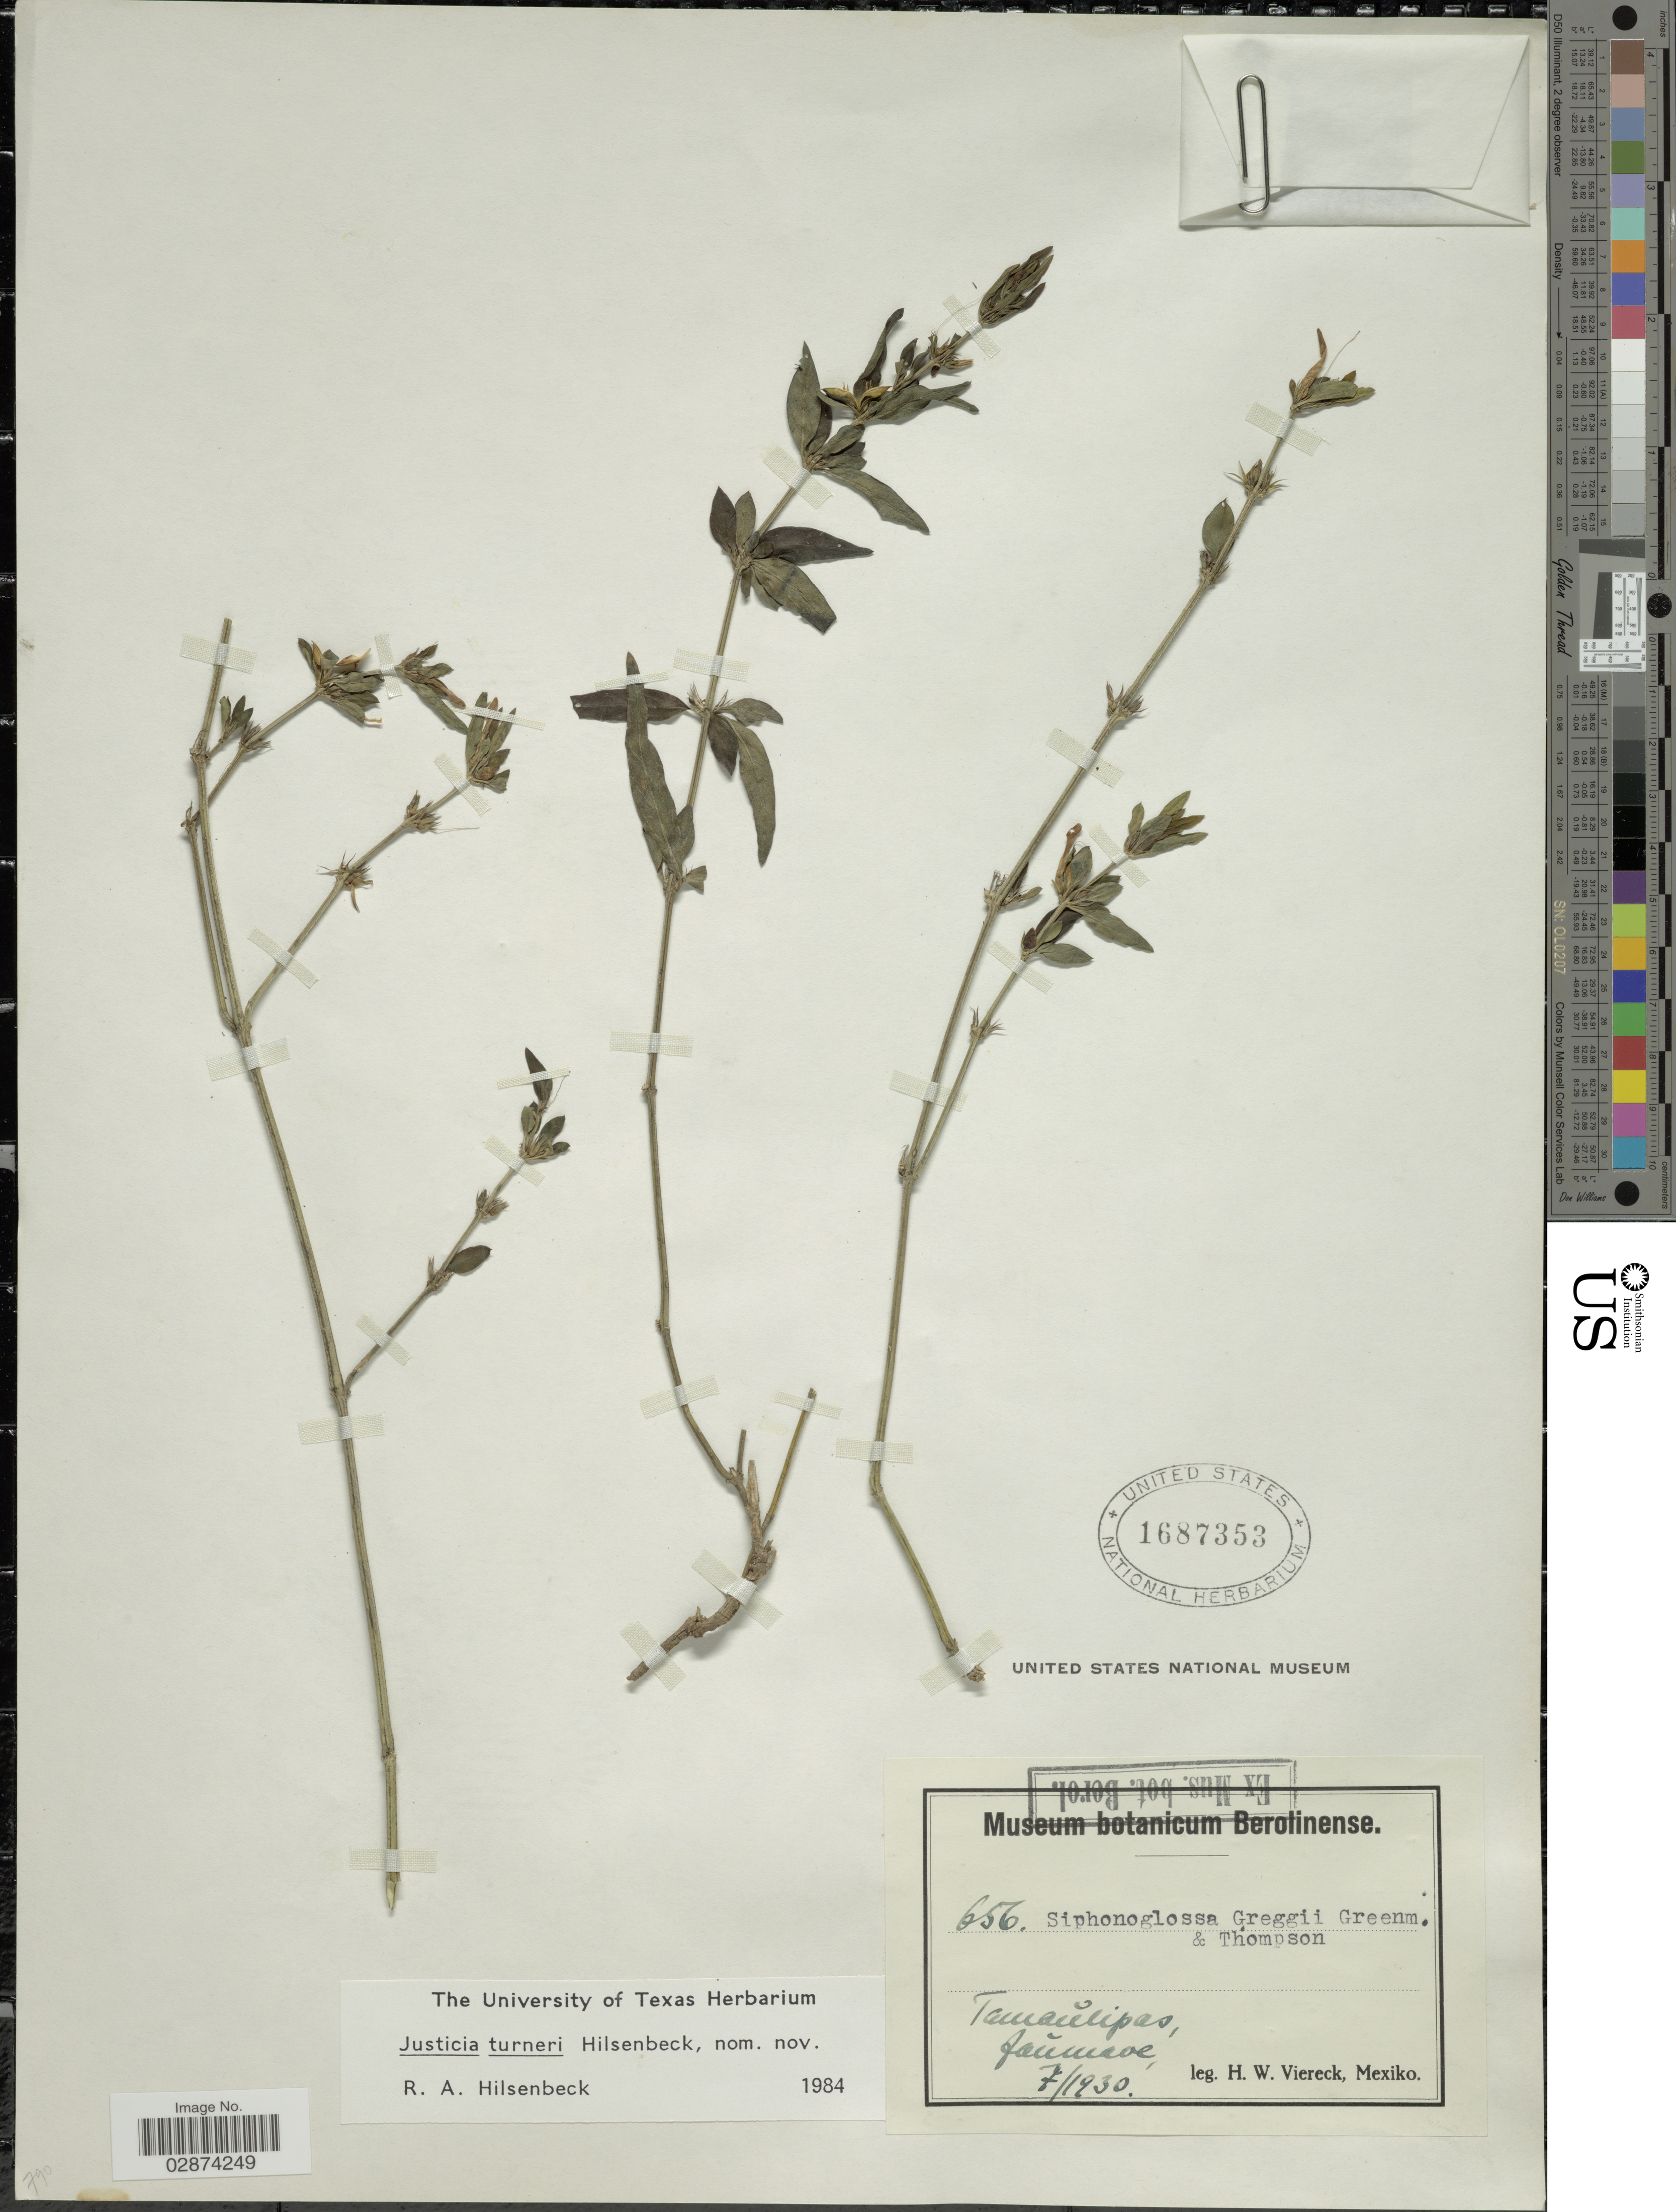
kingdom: Plantae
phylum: Tracheophyta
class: Magnoliopsida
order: Lamiales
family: Acanthaceae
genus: Justicia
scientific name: Justicia pilosella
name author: (Nees) Hilsenb.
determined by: Fisher, Amanda, (LOB), California State University, Long Beach (UNITED STATES)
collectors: H. W. Viereck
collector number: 656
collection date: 1930-07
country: Mexico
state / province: Tamaulipas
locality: Tamaulipas, Jaumave.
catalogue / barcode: US 1687353